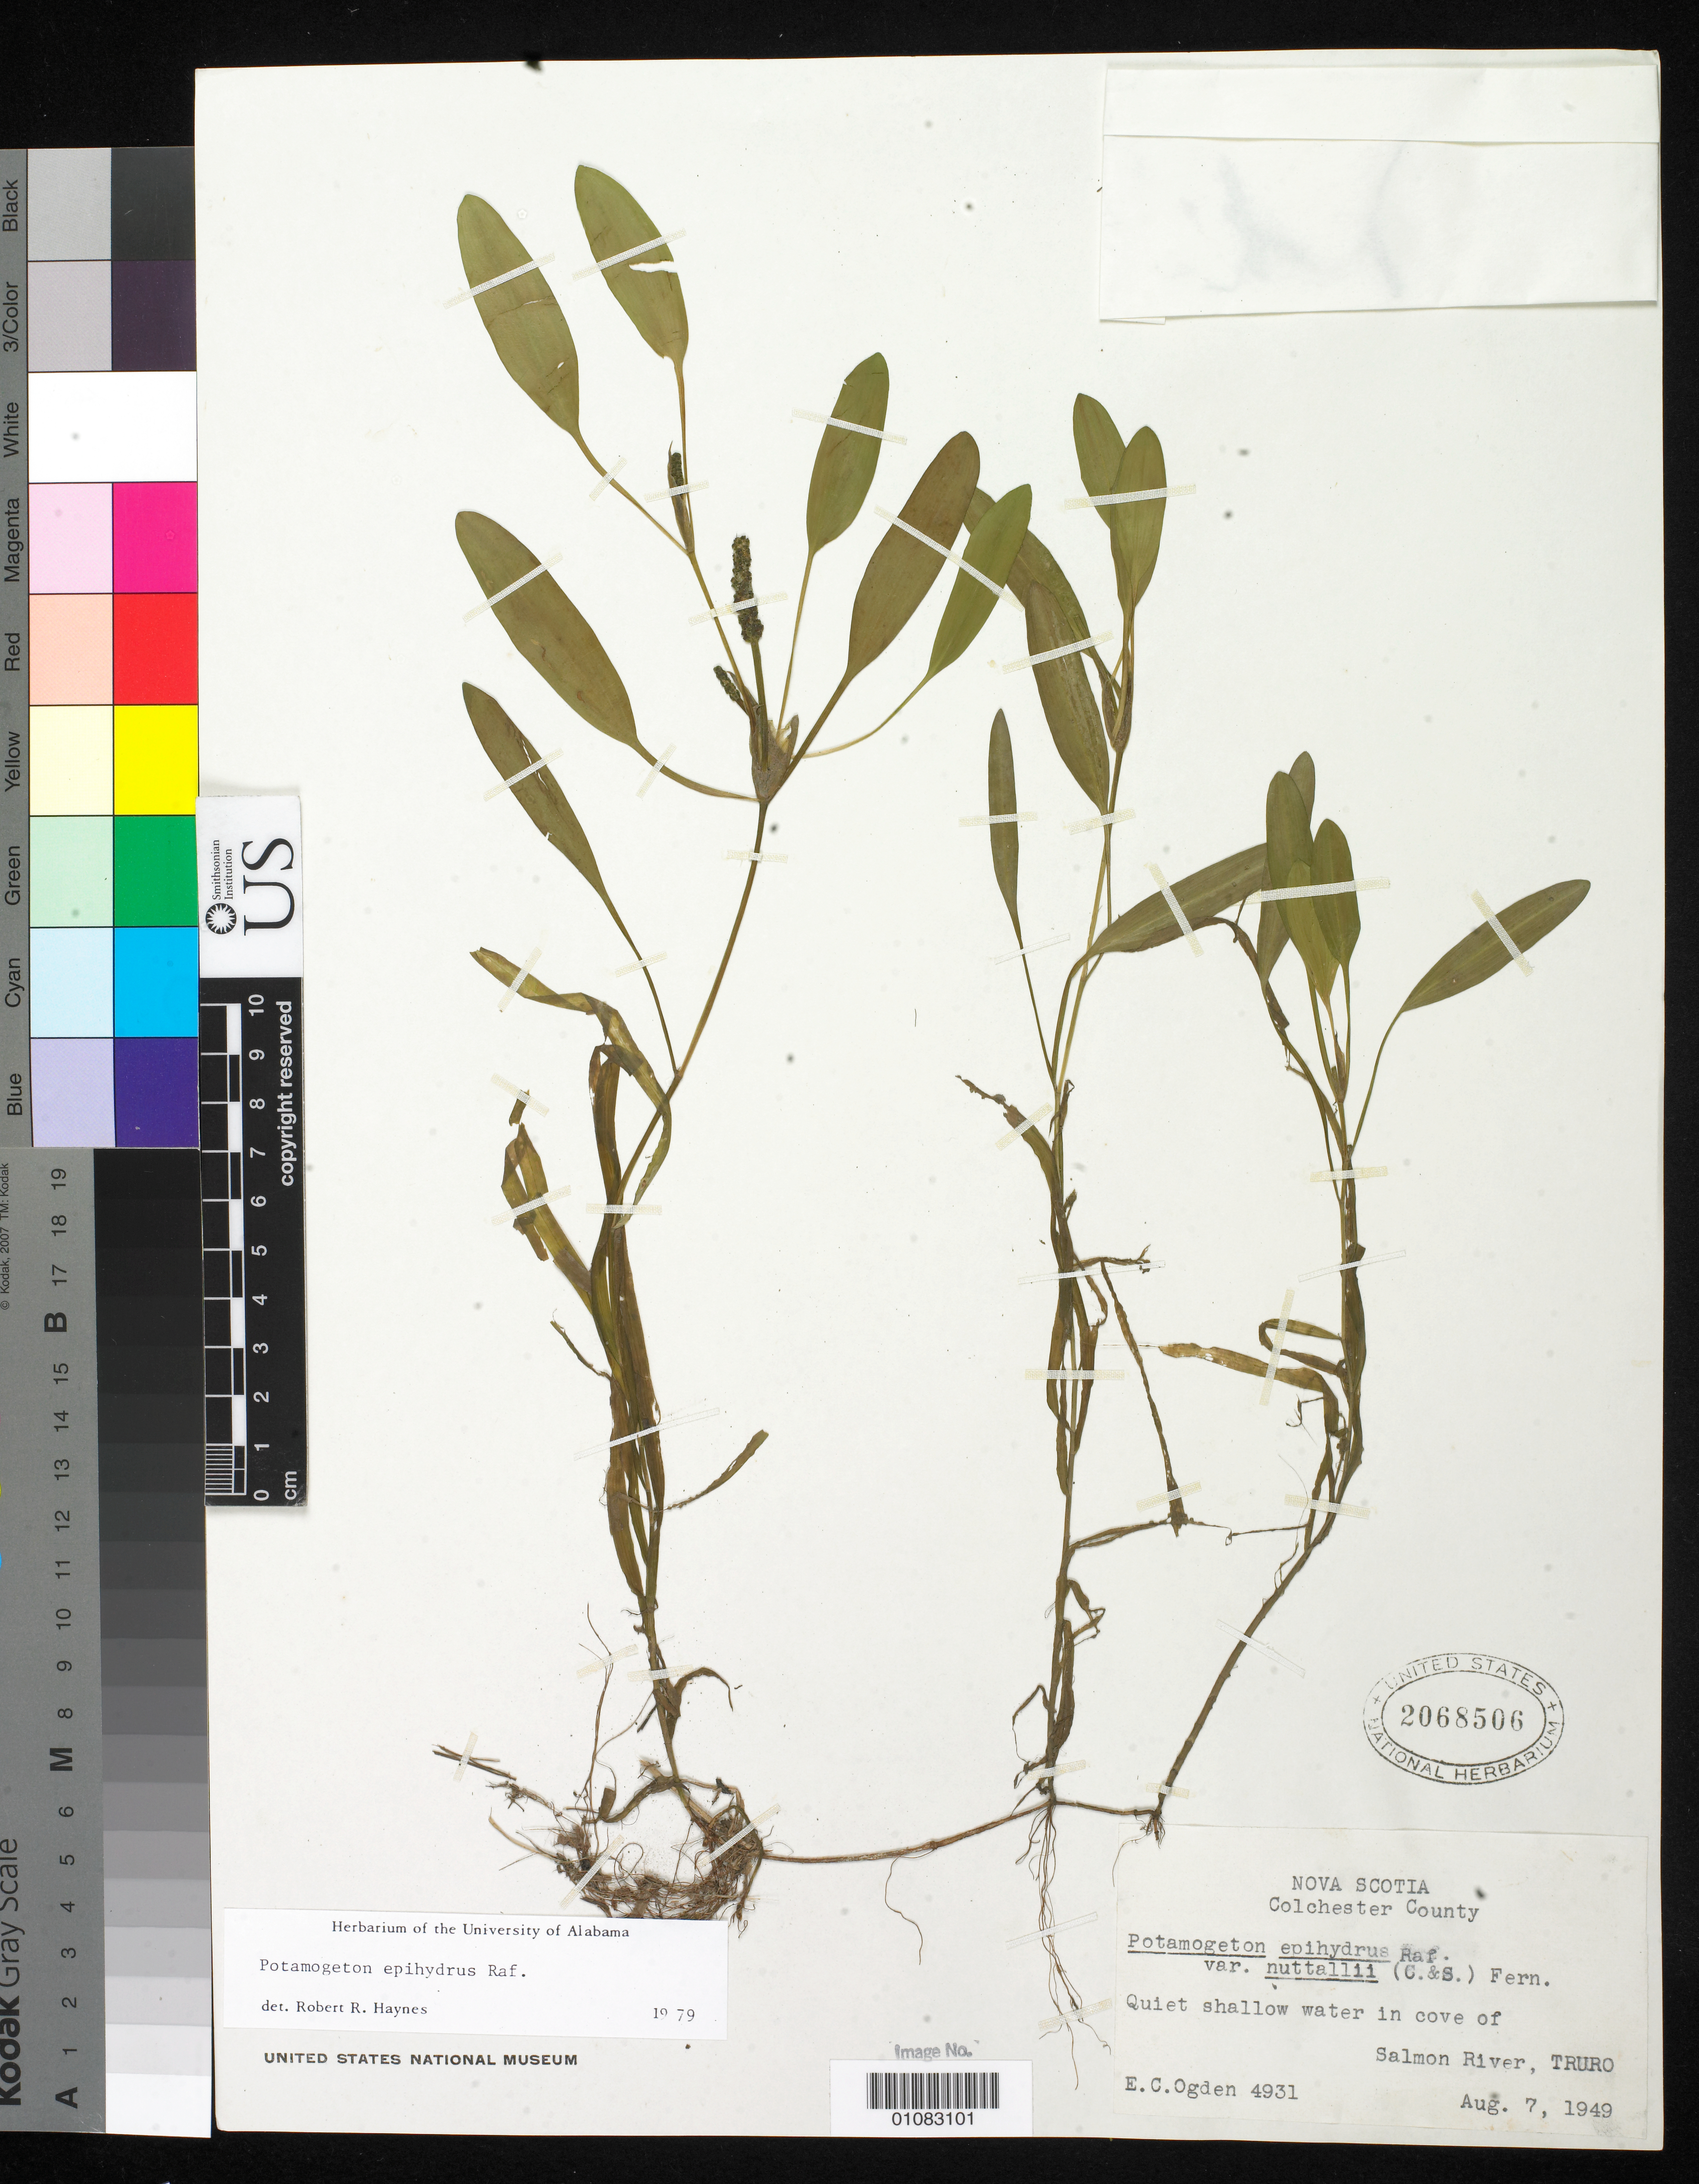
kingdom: Plantae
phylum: Tracheophyta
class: Liliopsida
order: Alismatales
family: Potamogetonaceae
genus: Potamogeton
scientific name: Potamogeton epihydrus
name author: Raf.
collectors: E. Ogden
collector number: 4931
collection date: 1949-08-07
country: Canada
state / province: Nova Scotia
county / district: Colchester County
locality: Truro, Salmon River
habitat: Quiet shallow water in cove of river.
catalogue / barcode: US 2068506